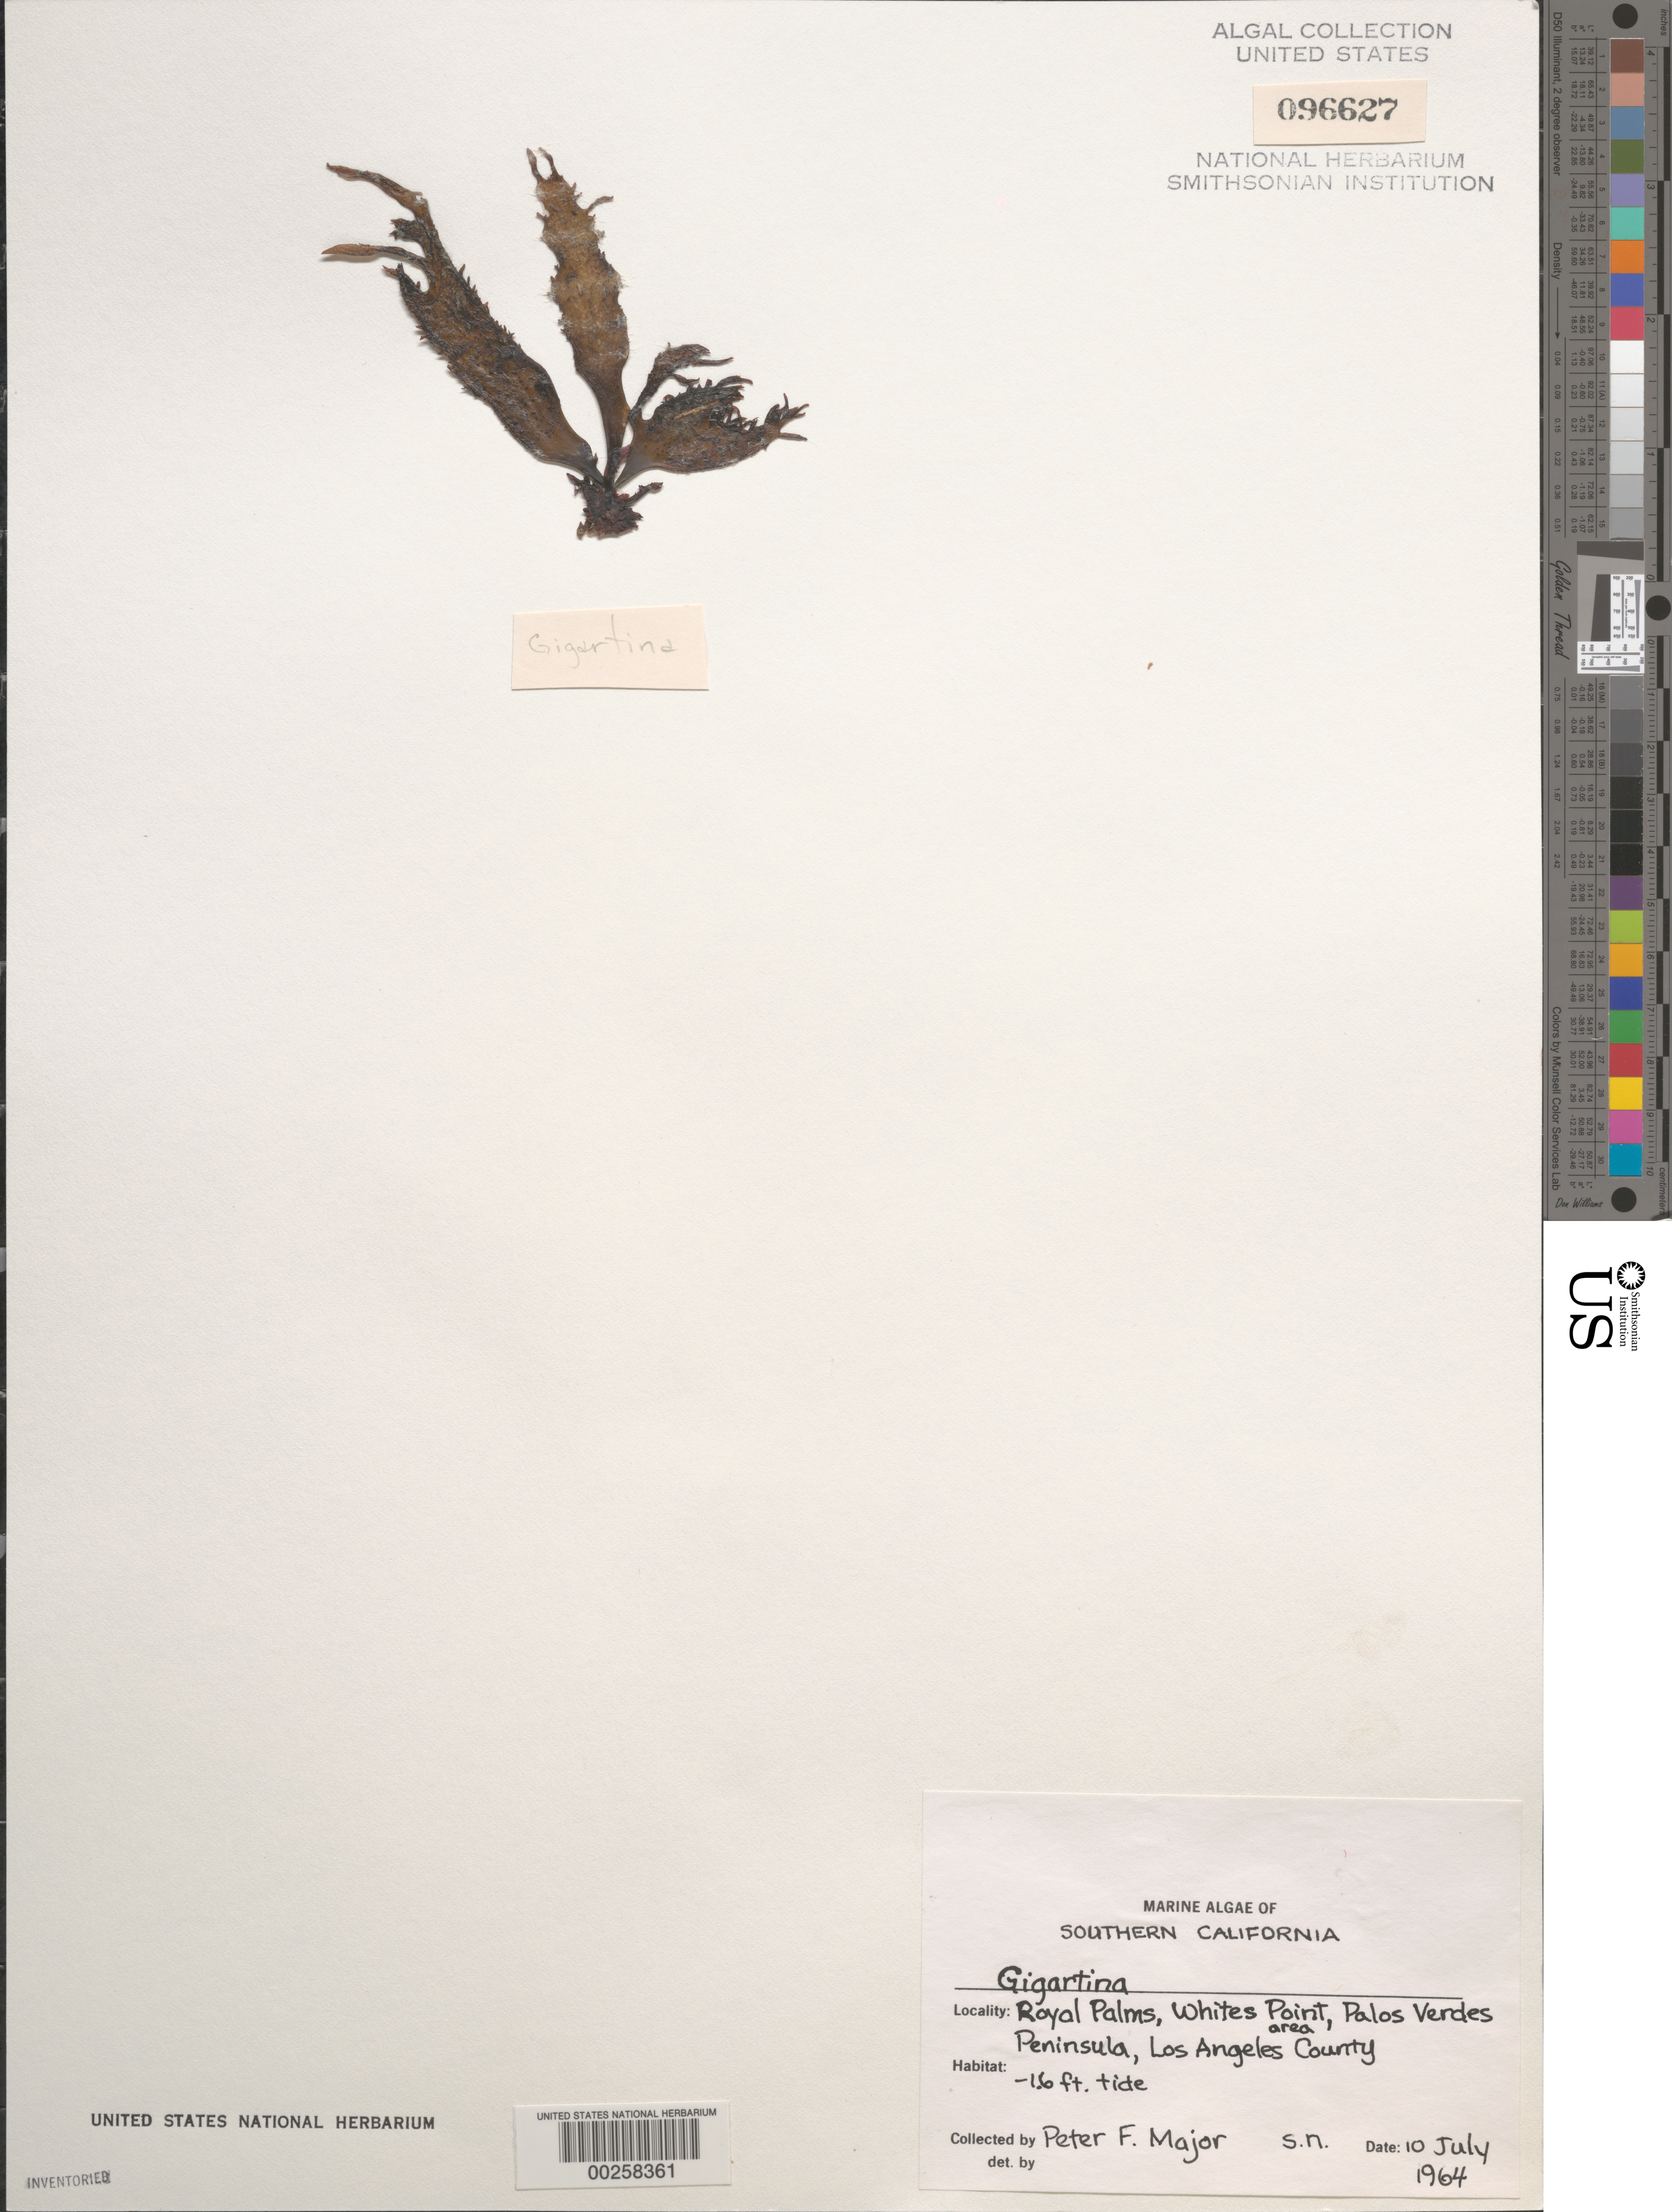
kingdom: Plantae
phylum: Rhodophyta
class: Florideophyceae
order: Gigartinales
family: Gigartinaceae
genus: Gigartina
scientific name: Gigartina sp.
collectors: P. Major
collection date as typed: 10 Jul 1964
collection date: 1964-07-10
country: United States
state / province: California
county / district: Los Angeles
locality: Royal Palms, Whites Point area, Palos Verdes Peninsula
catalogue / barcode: US 96627